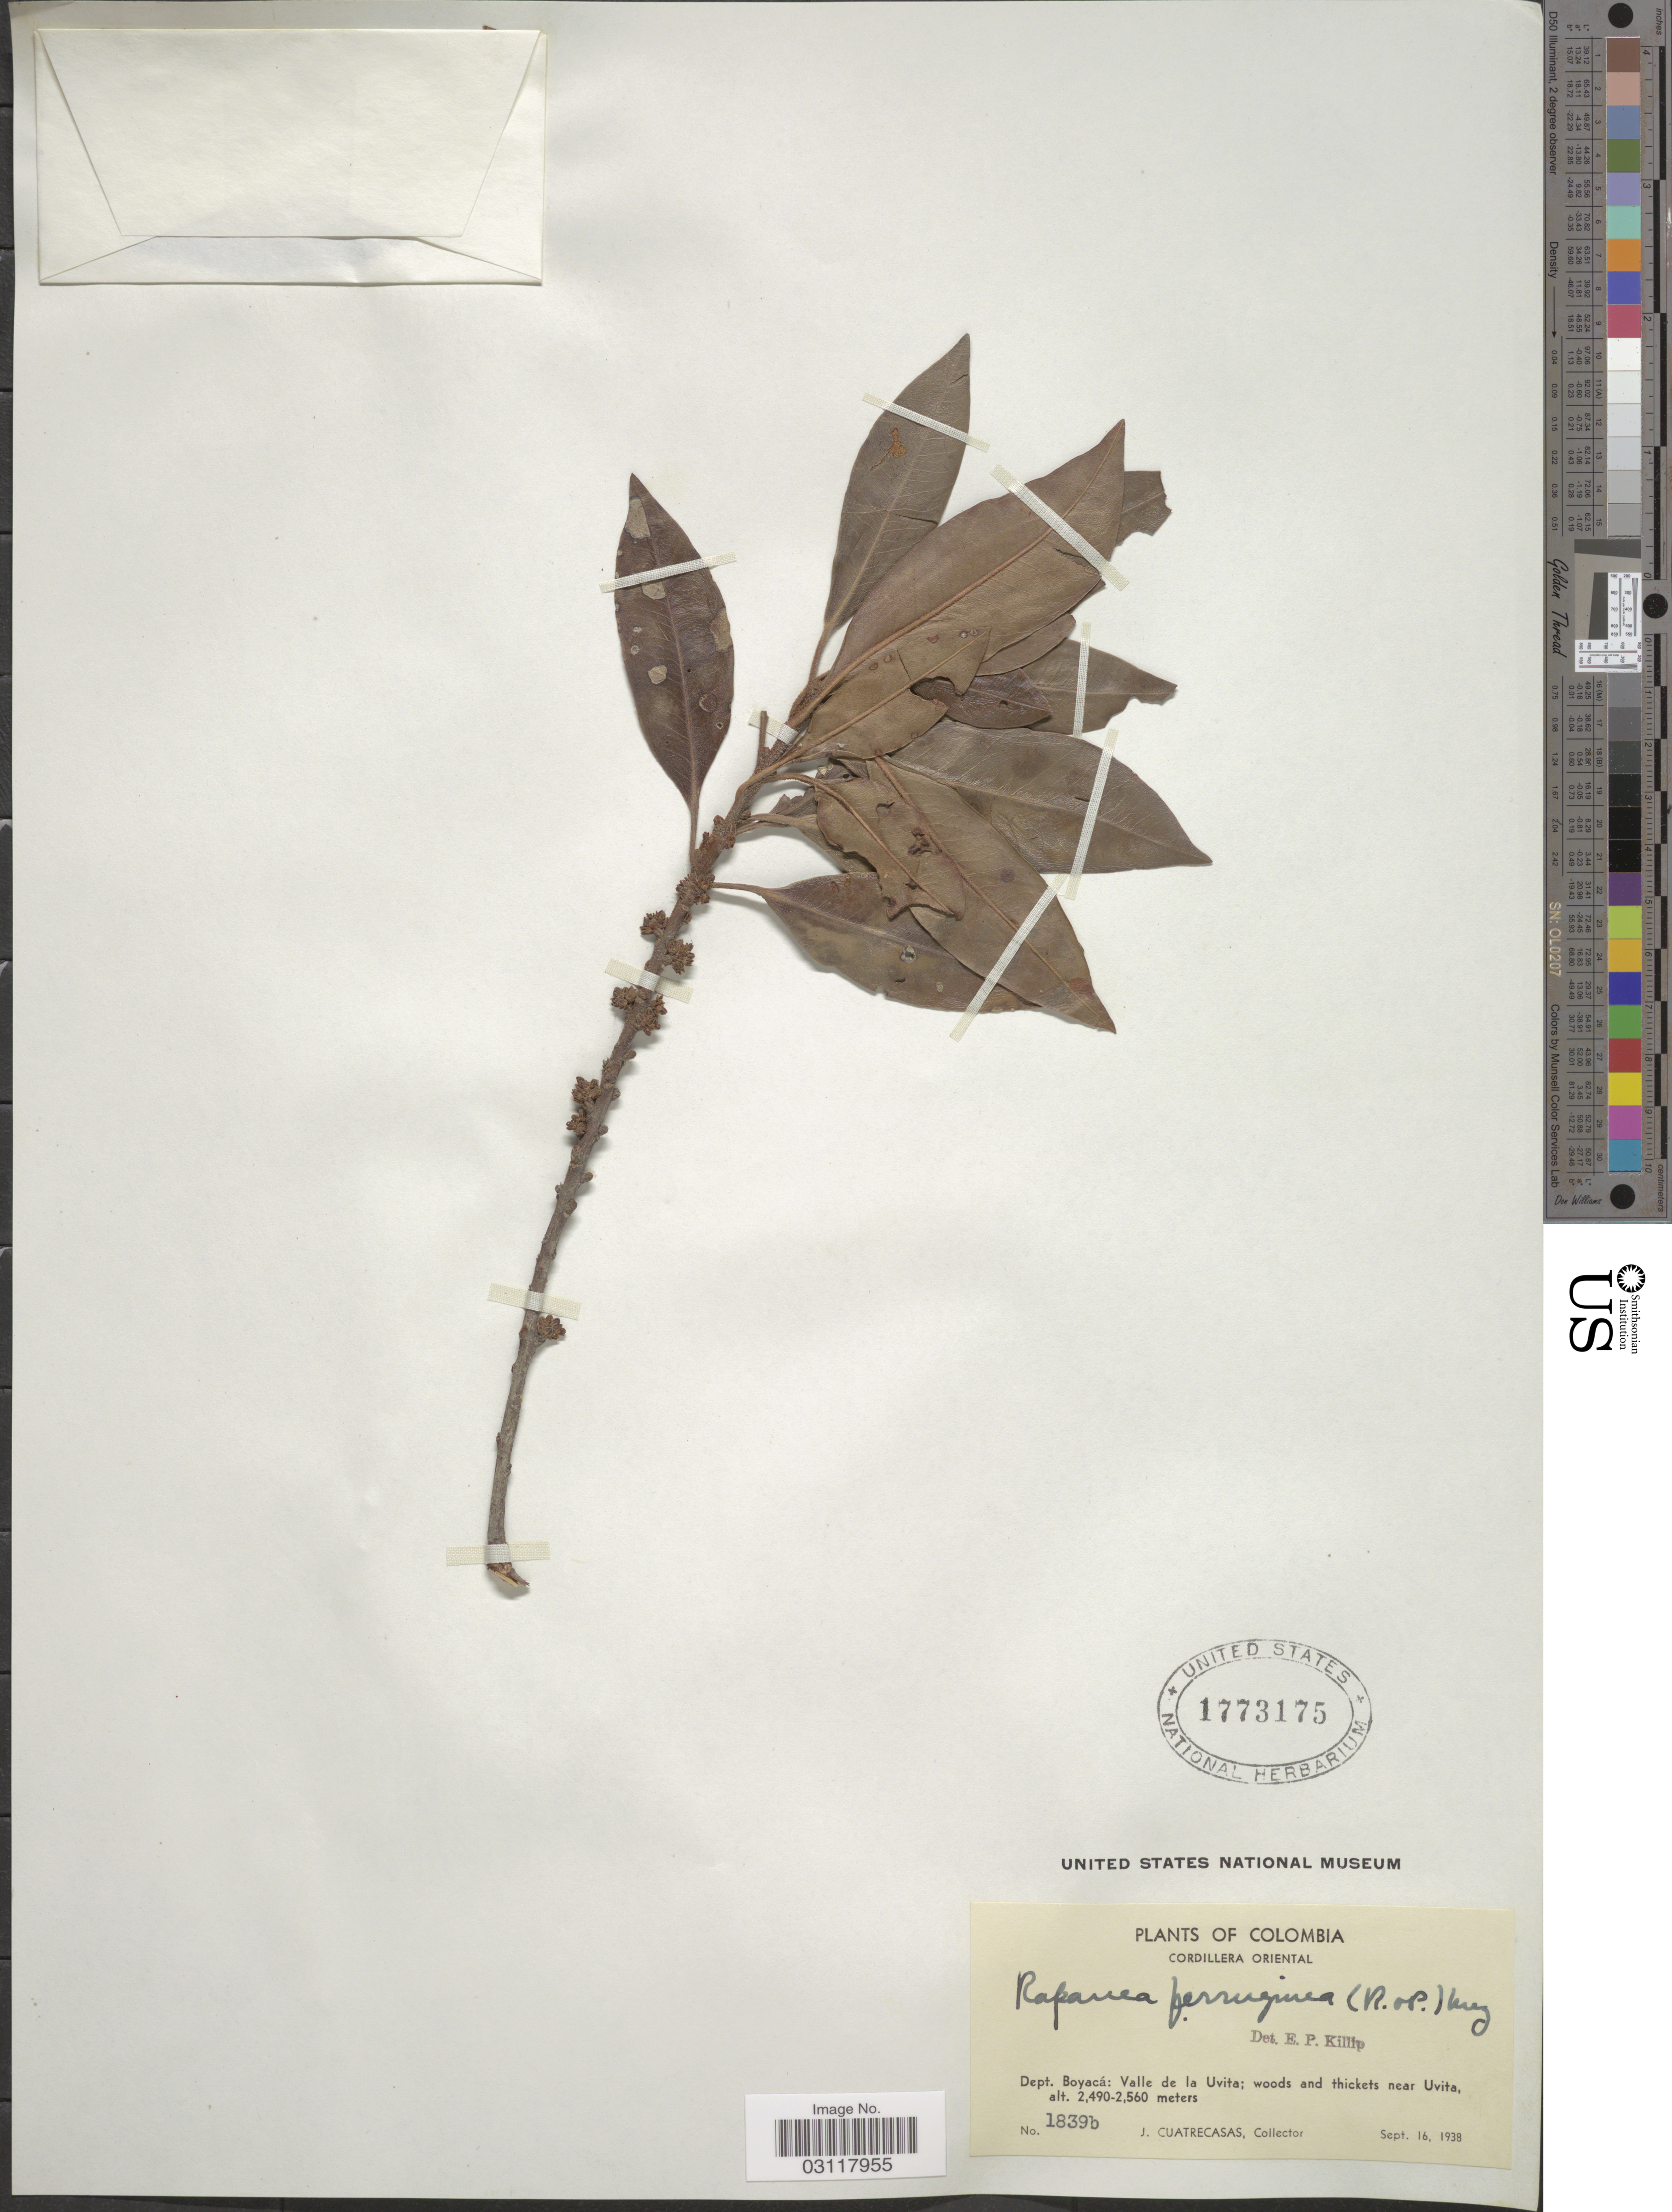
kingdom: Plantae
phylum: Tracheophyta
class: Magnoliopsida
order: Ericales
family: Primulaceae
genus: Rapanea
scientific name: Rapanea ferruginea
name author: (Ruiz & Pav.) Mez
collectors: J. Cuatrecasas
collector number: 1839b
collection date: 1938-09-16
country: Colombia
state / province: Boyacá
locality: Cordillera Oriental, Toward west: Dept. Boyacá: Valle de la Uvita; woods and thickets near Uvita.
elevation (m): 2490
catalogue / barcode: US 1773175